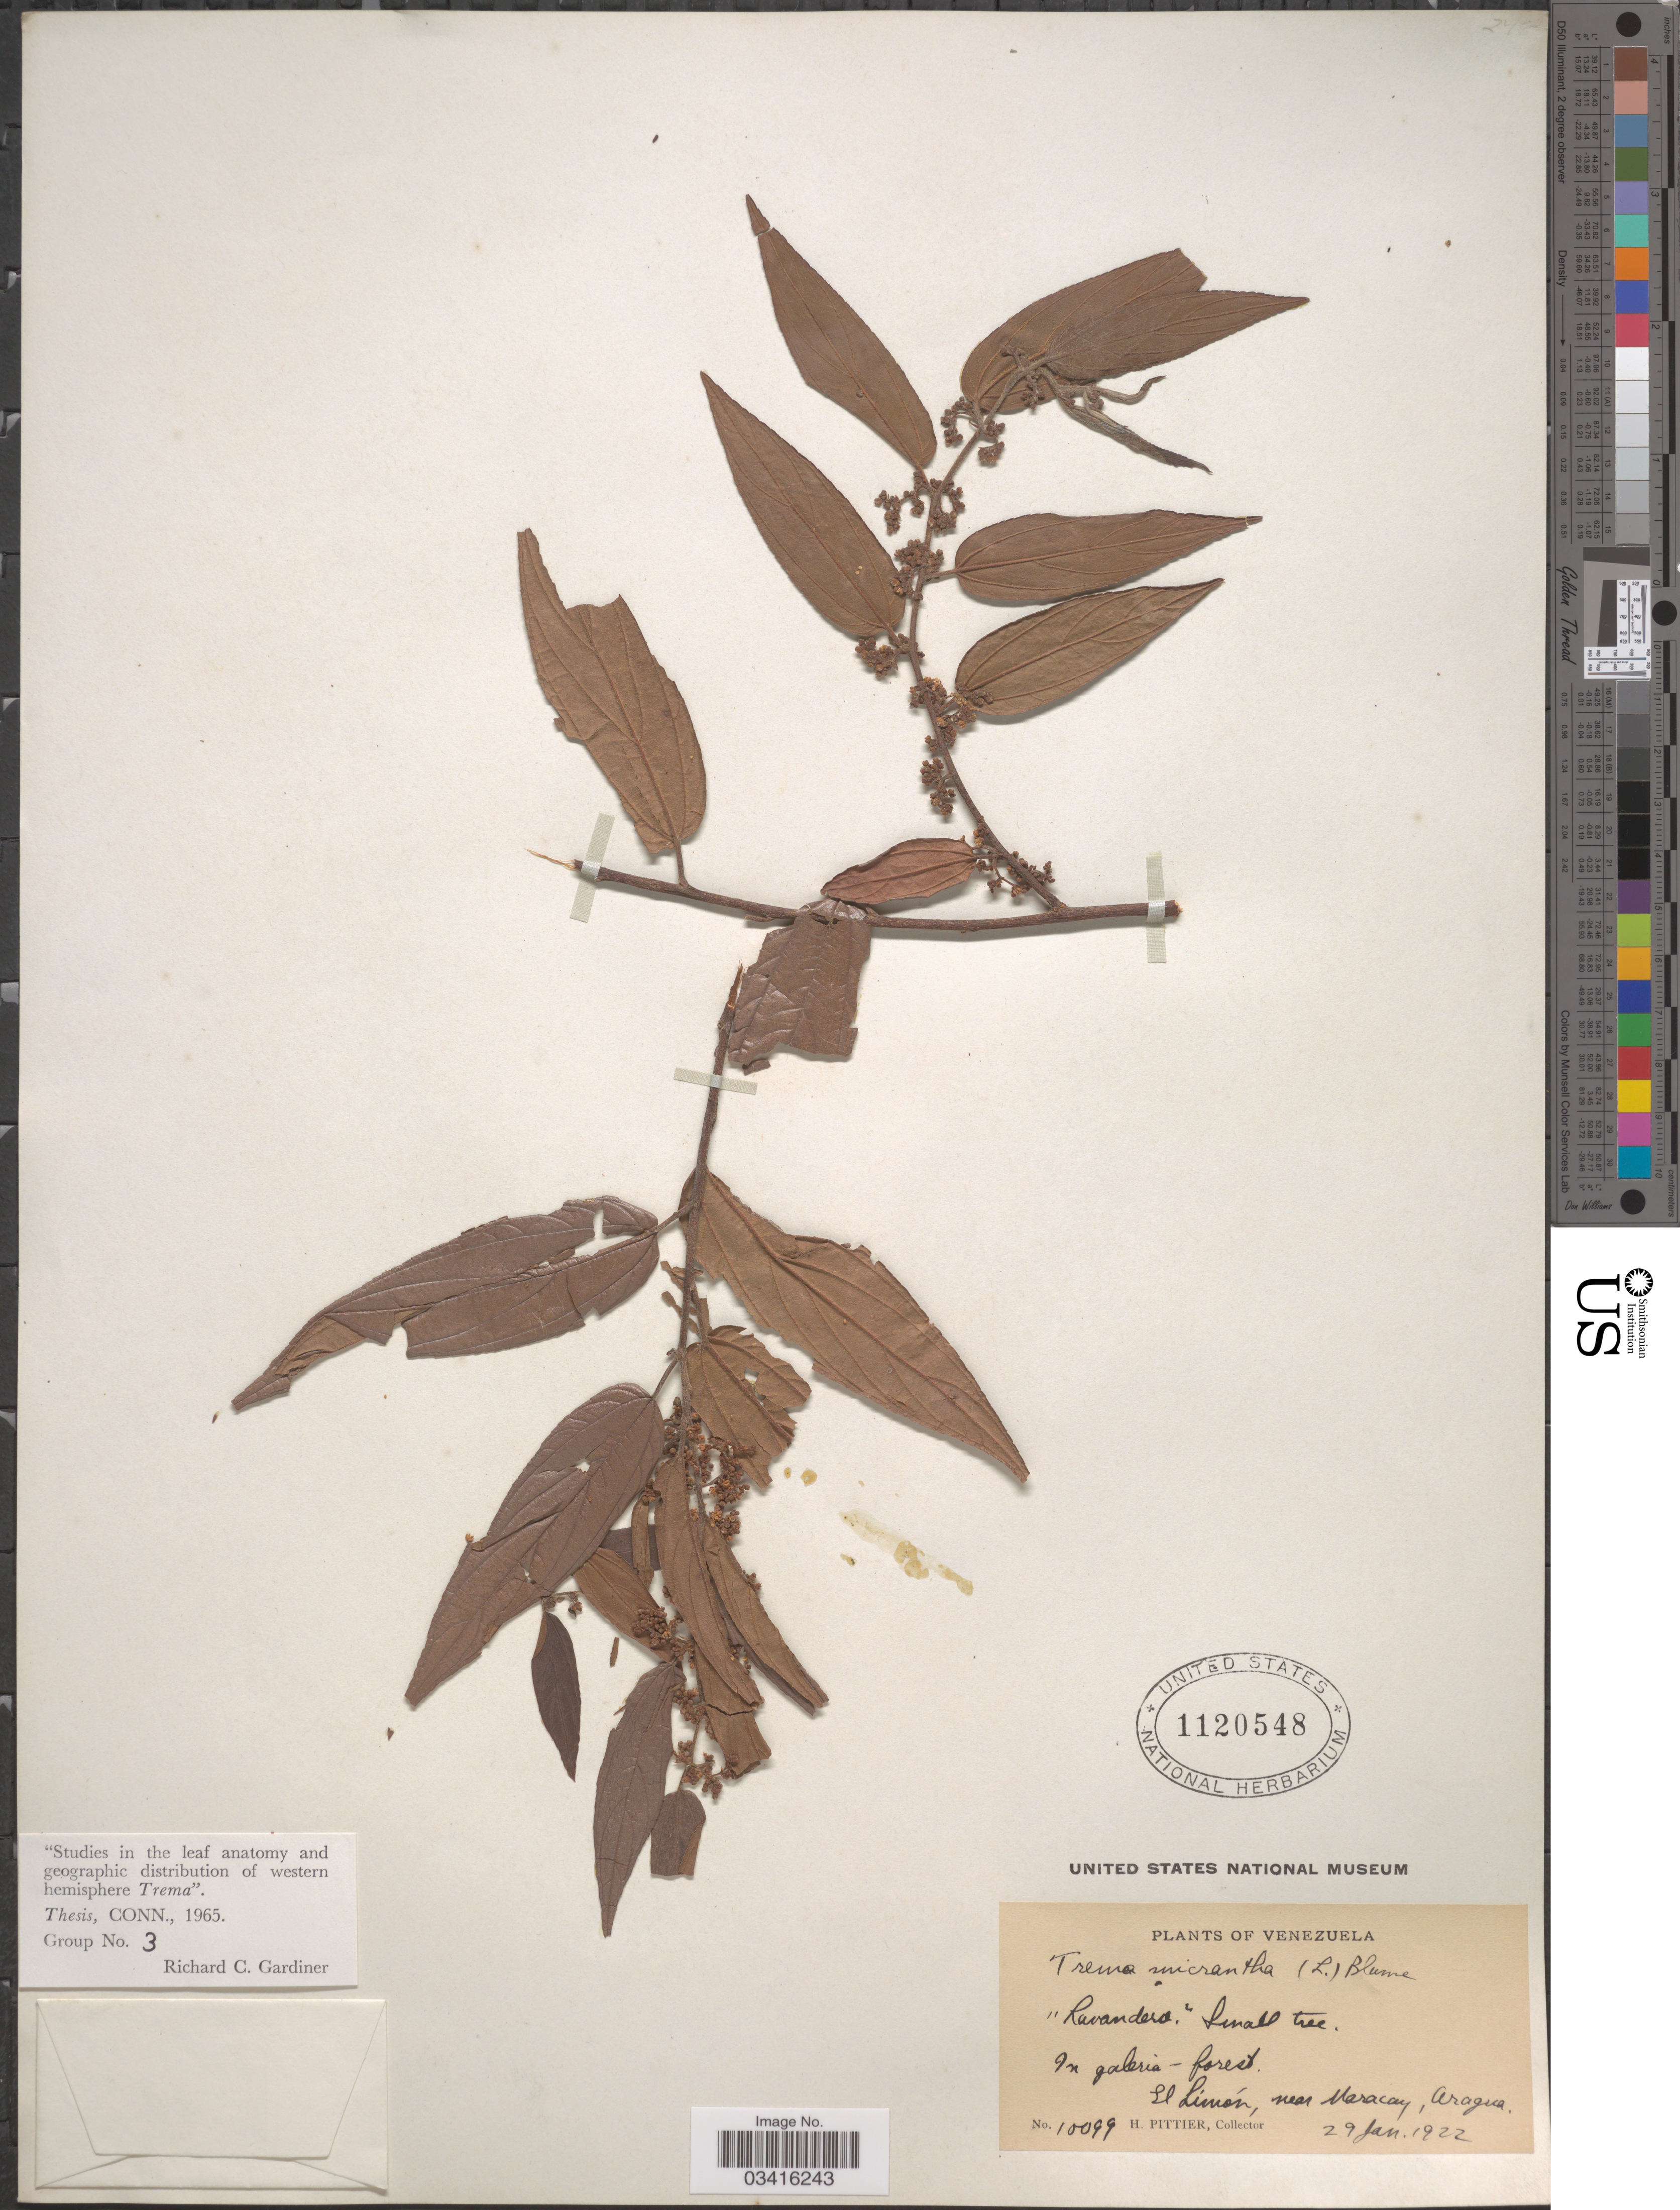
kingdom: Plantae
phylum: Tracheophyta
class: Magnoliopsida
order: Rosales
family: Cannabaceae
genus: Trema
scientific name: Trema micranthum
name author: (L.) Blume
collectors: H. F. Pittier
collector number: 10099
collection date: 1922-01-29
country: Venezuela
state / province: Aragua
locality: El Limón, near Maracay.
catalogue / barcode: US 1120548